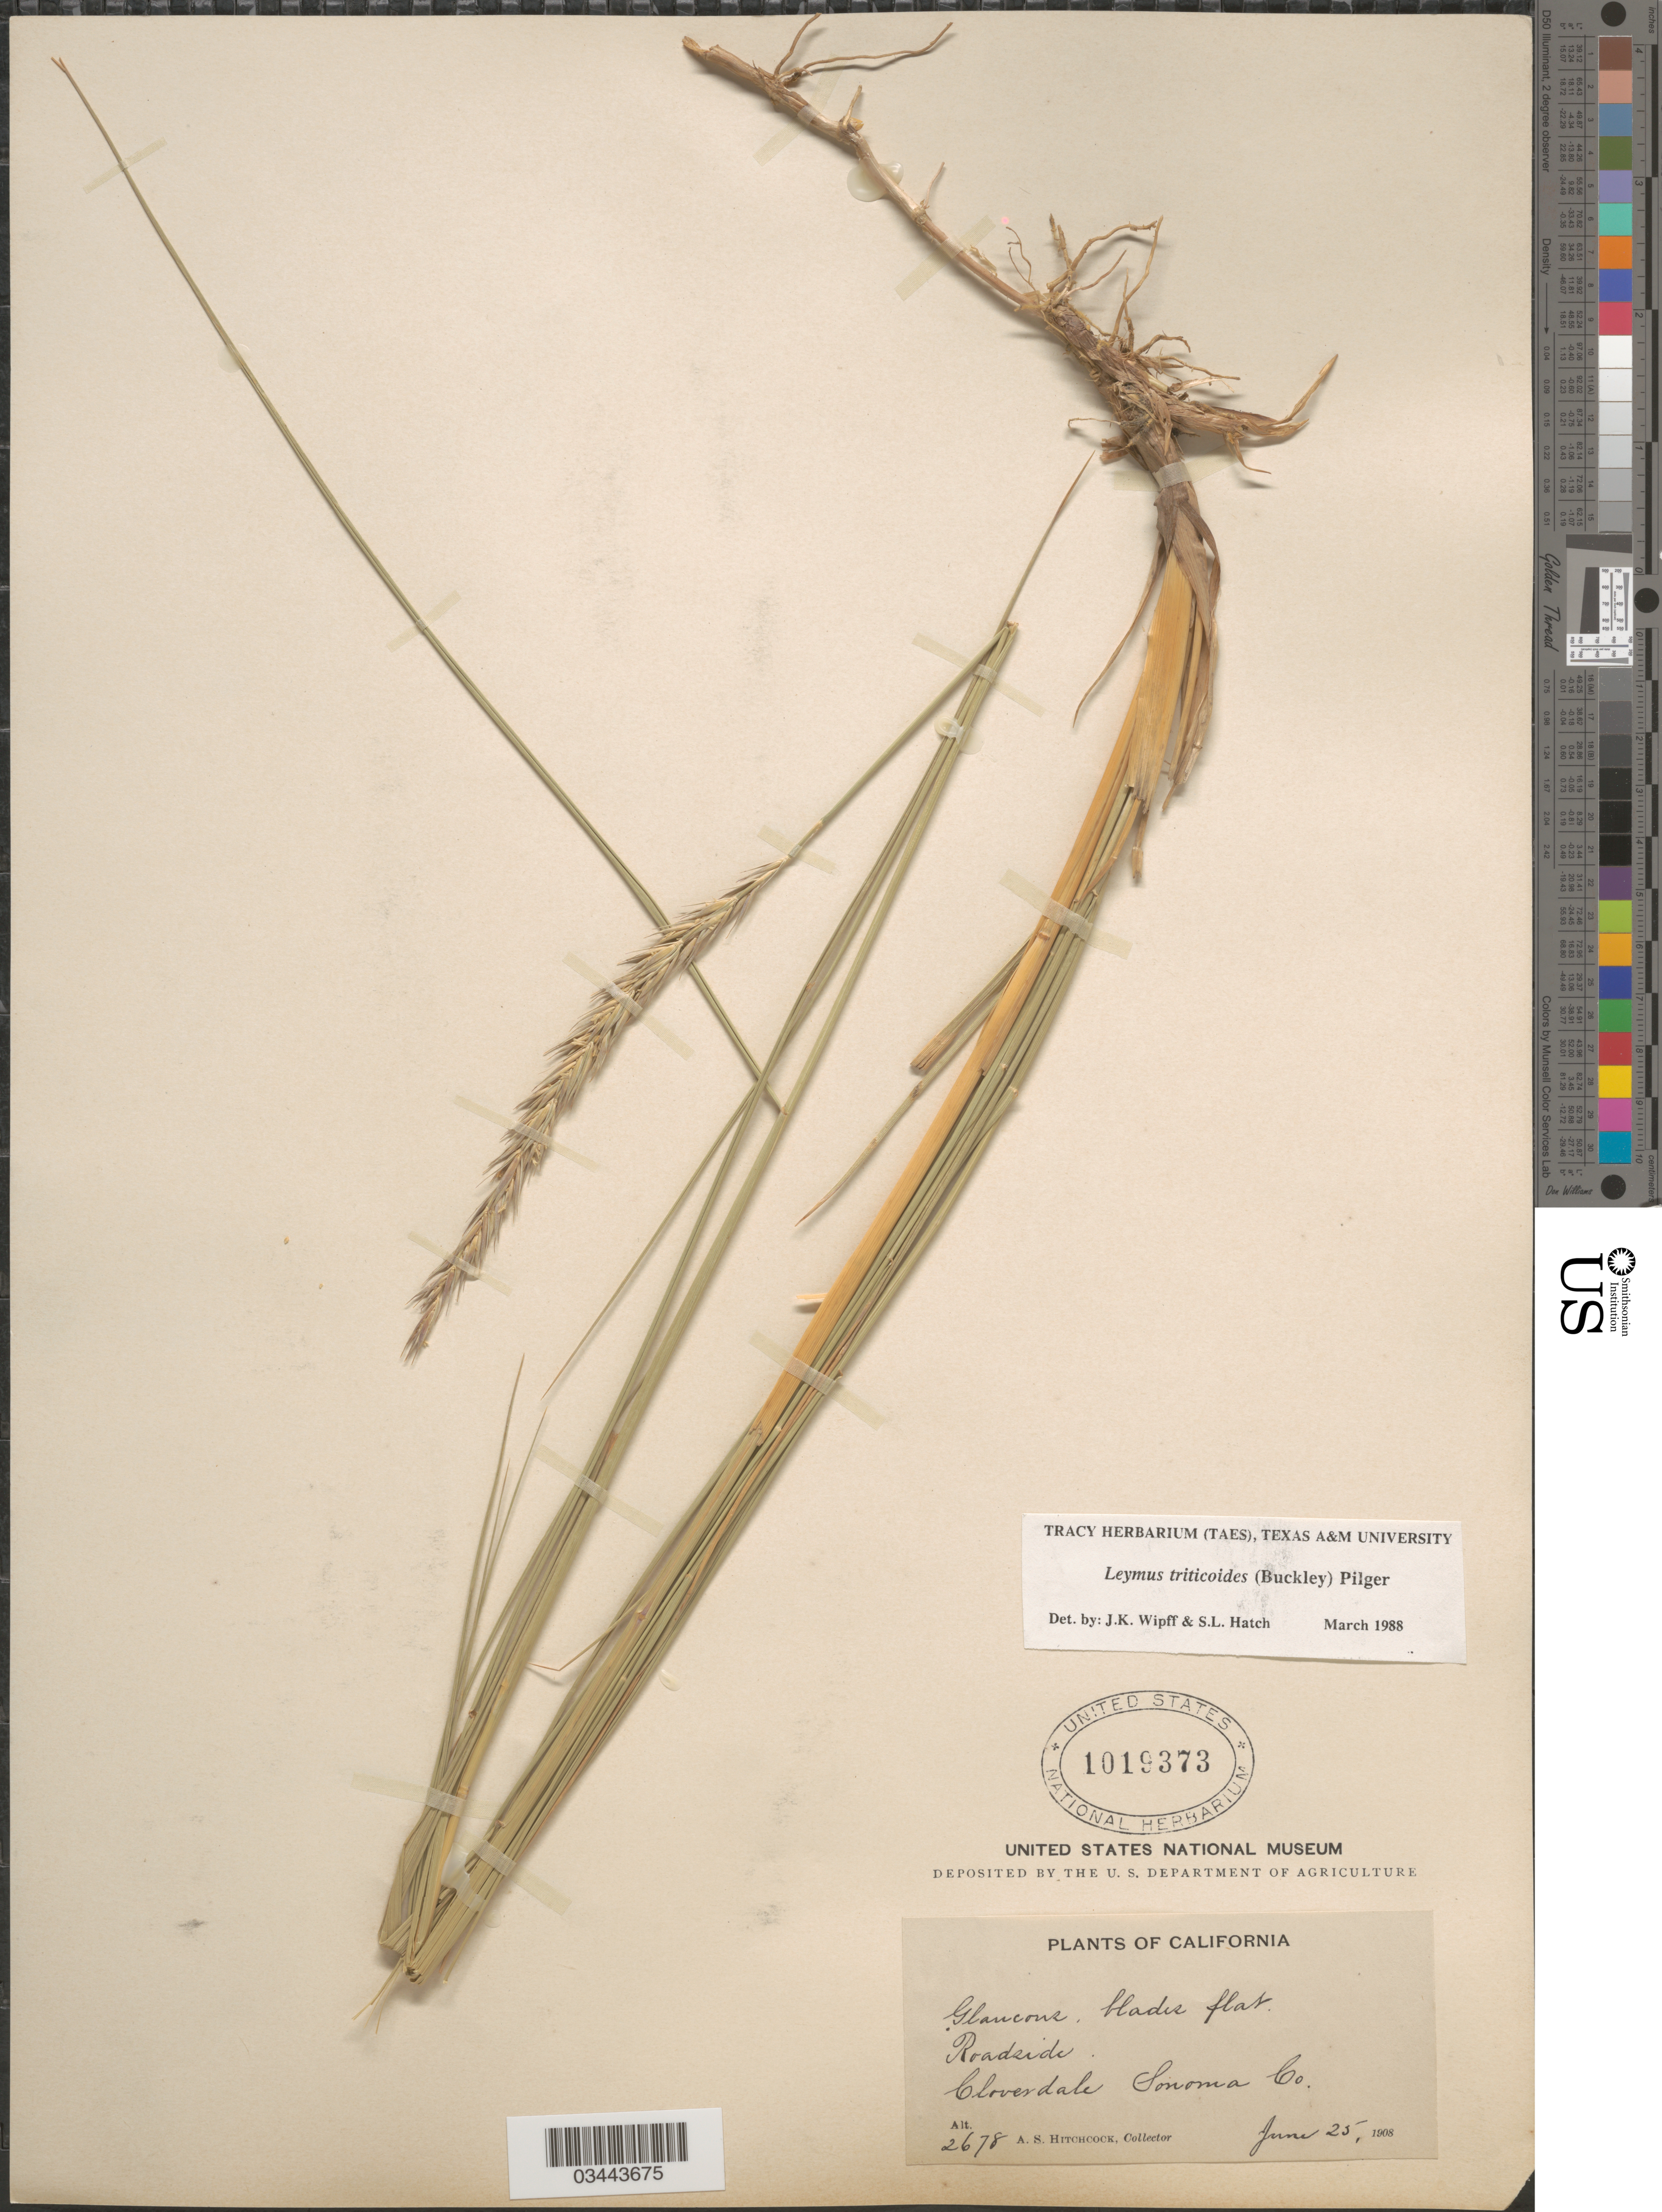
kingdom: Plantae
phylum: Tracheophyta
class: Liliopsida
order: Poales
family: Poaceae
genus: Leymus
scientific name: Leymus triticoides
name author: (Buckley) Pilg.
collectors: A. S. Hitchcock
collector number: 2678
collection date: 1908-06-25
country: United States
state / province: California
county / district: Sonoma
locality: Roadside. Cloverdale. Sonoma Co.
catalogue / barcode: US 1019373